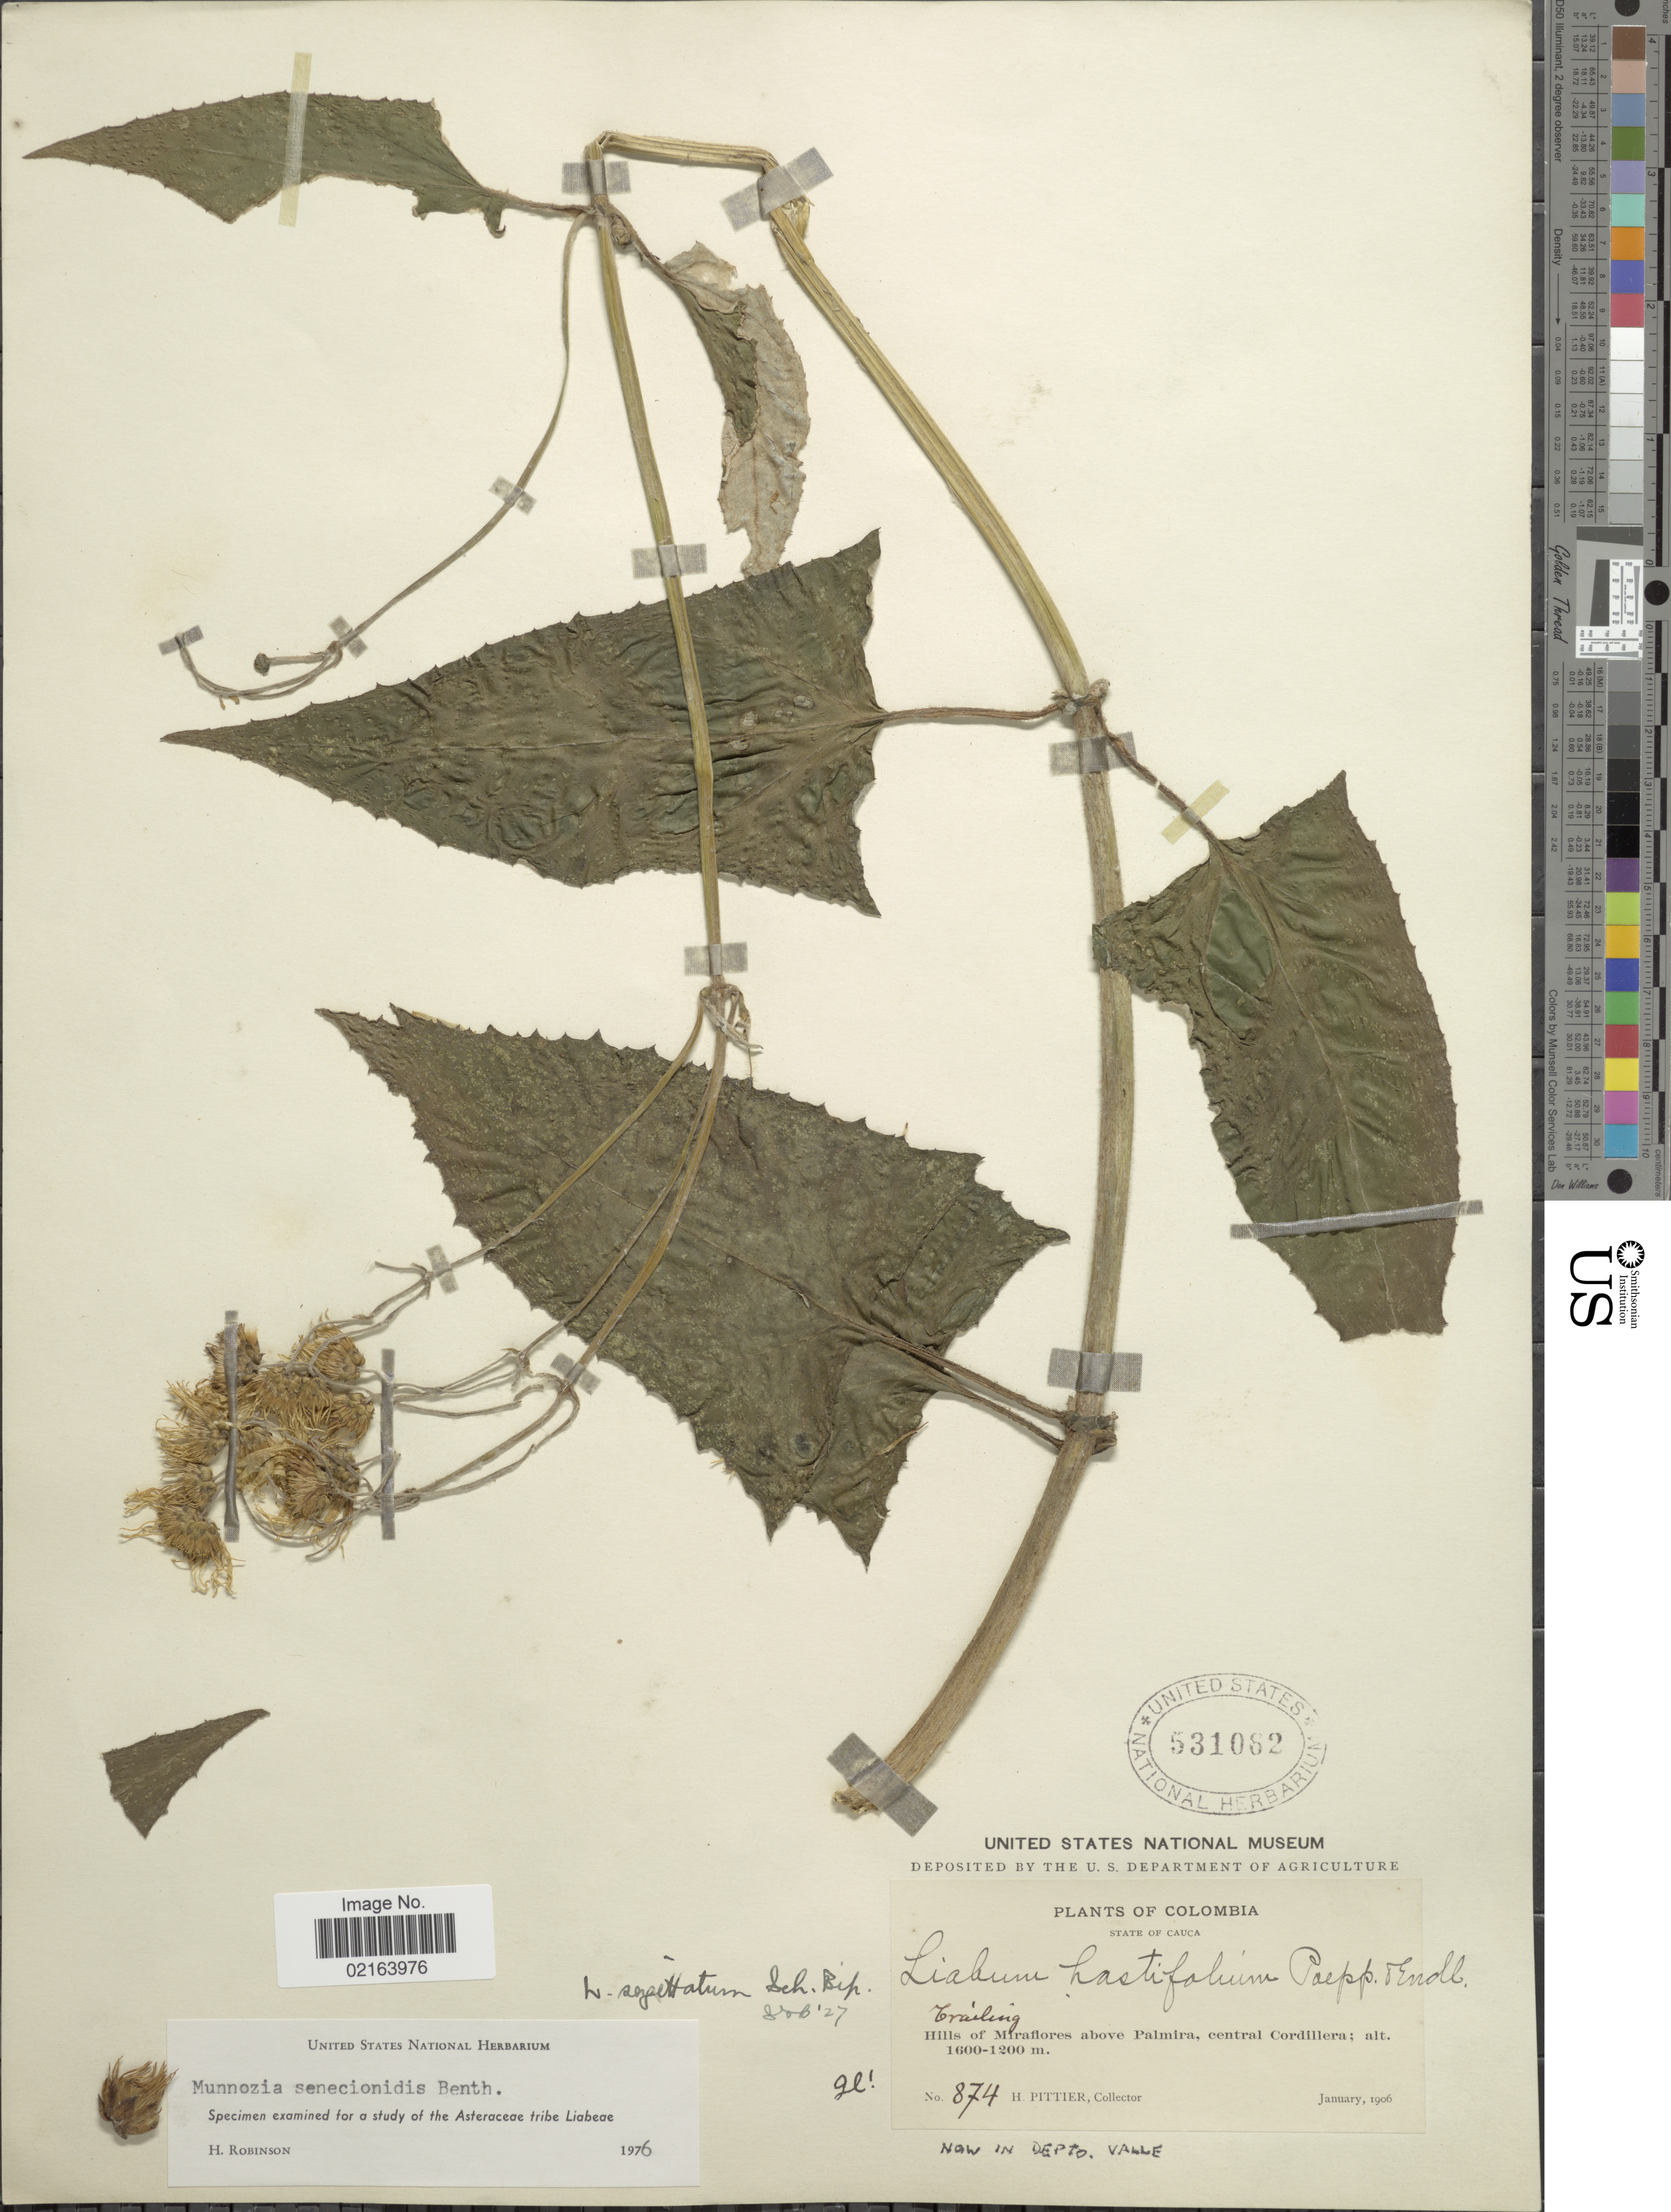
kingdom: Plantae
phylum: Tracheophyta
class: Magnoliopsida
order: Asterales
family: Asteraceae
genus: Munnozia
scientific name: Munnozia senecionidis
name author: Benth.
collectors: H. F. Pittier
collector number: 874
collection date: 1906-01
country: Colombia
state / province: Cauca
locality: State of Cauca, Hills of Miraflores above Palmira, central Cordillera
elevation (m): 1200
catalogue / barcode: US 531082